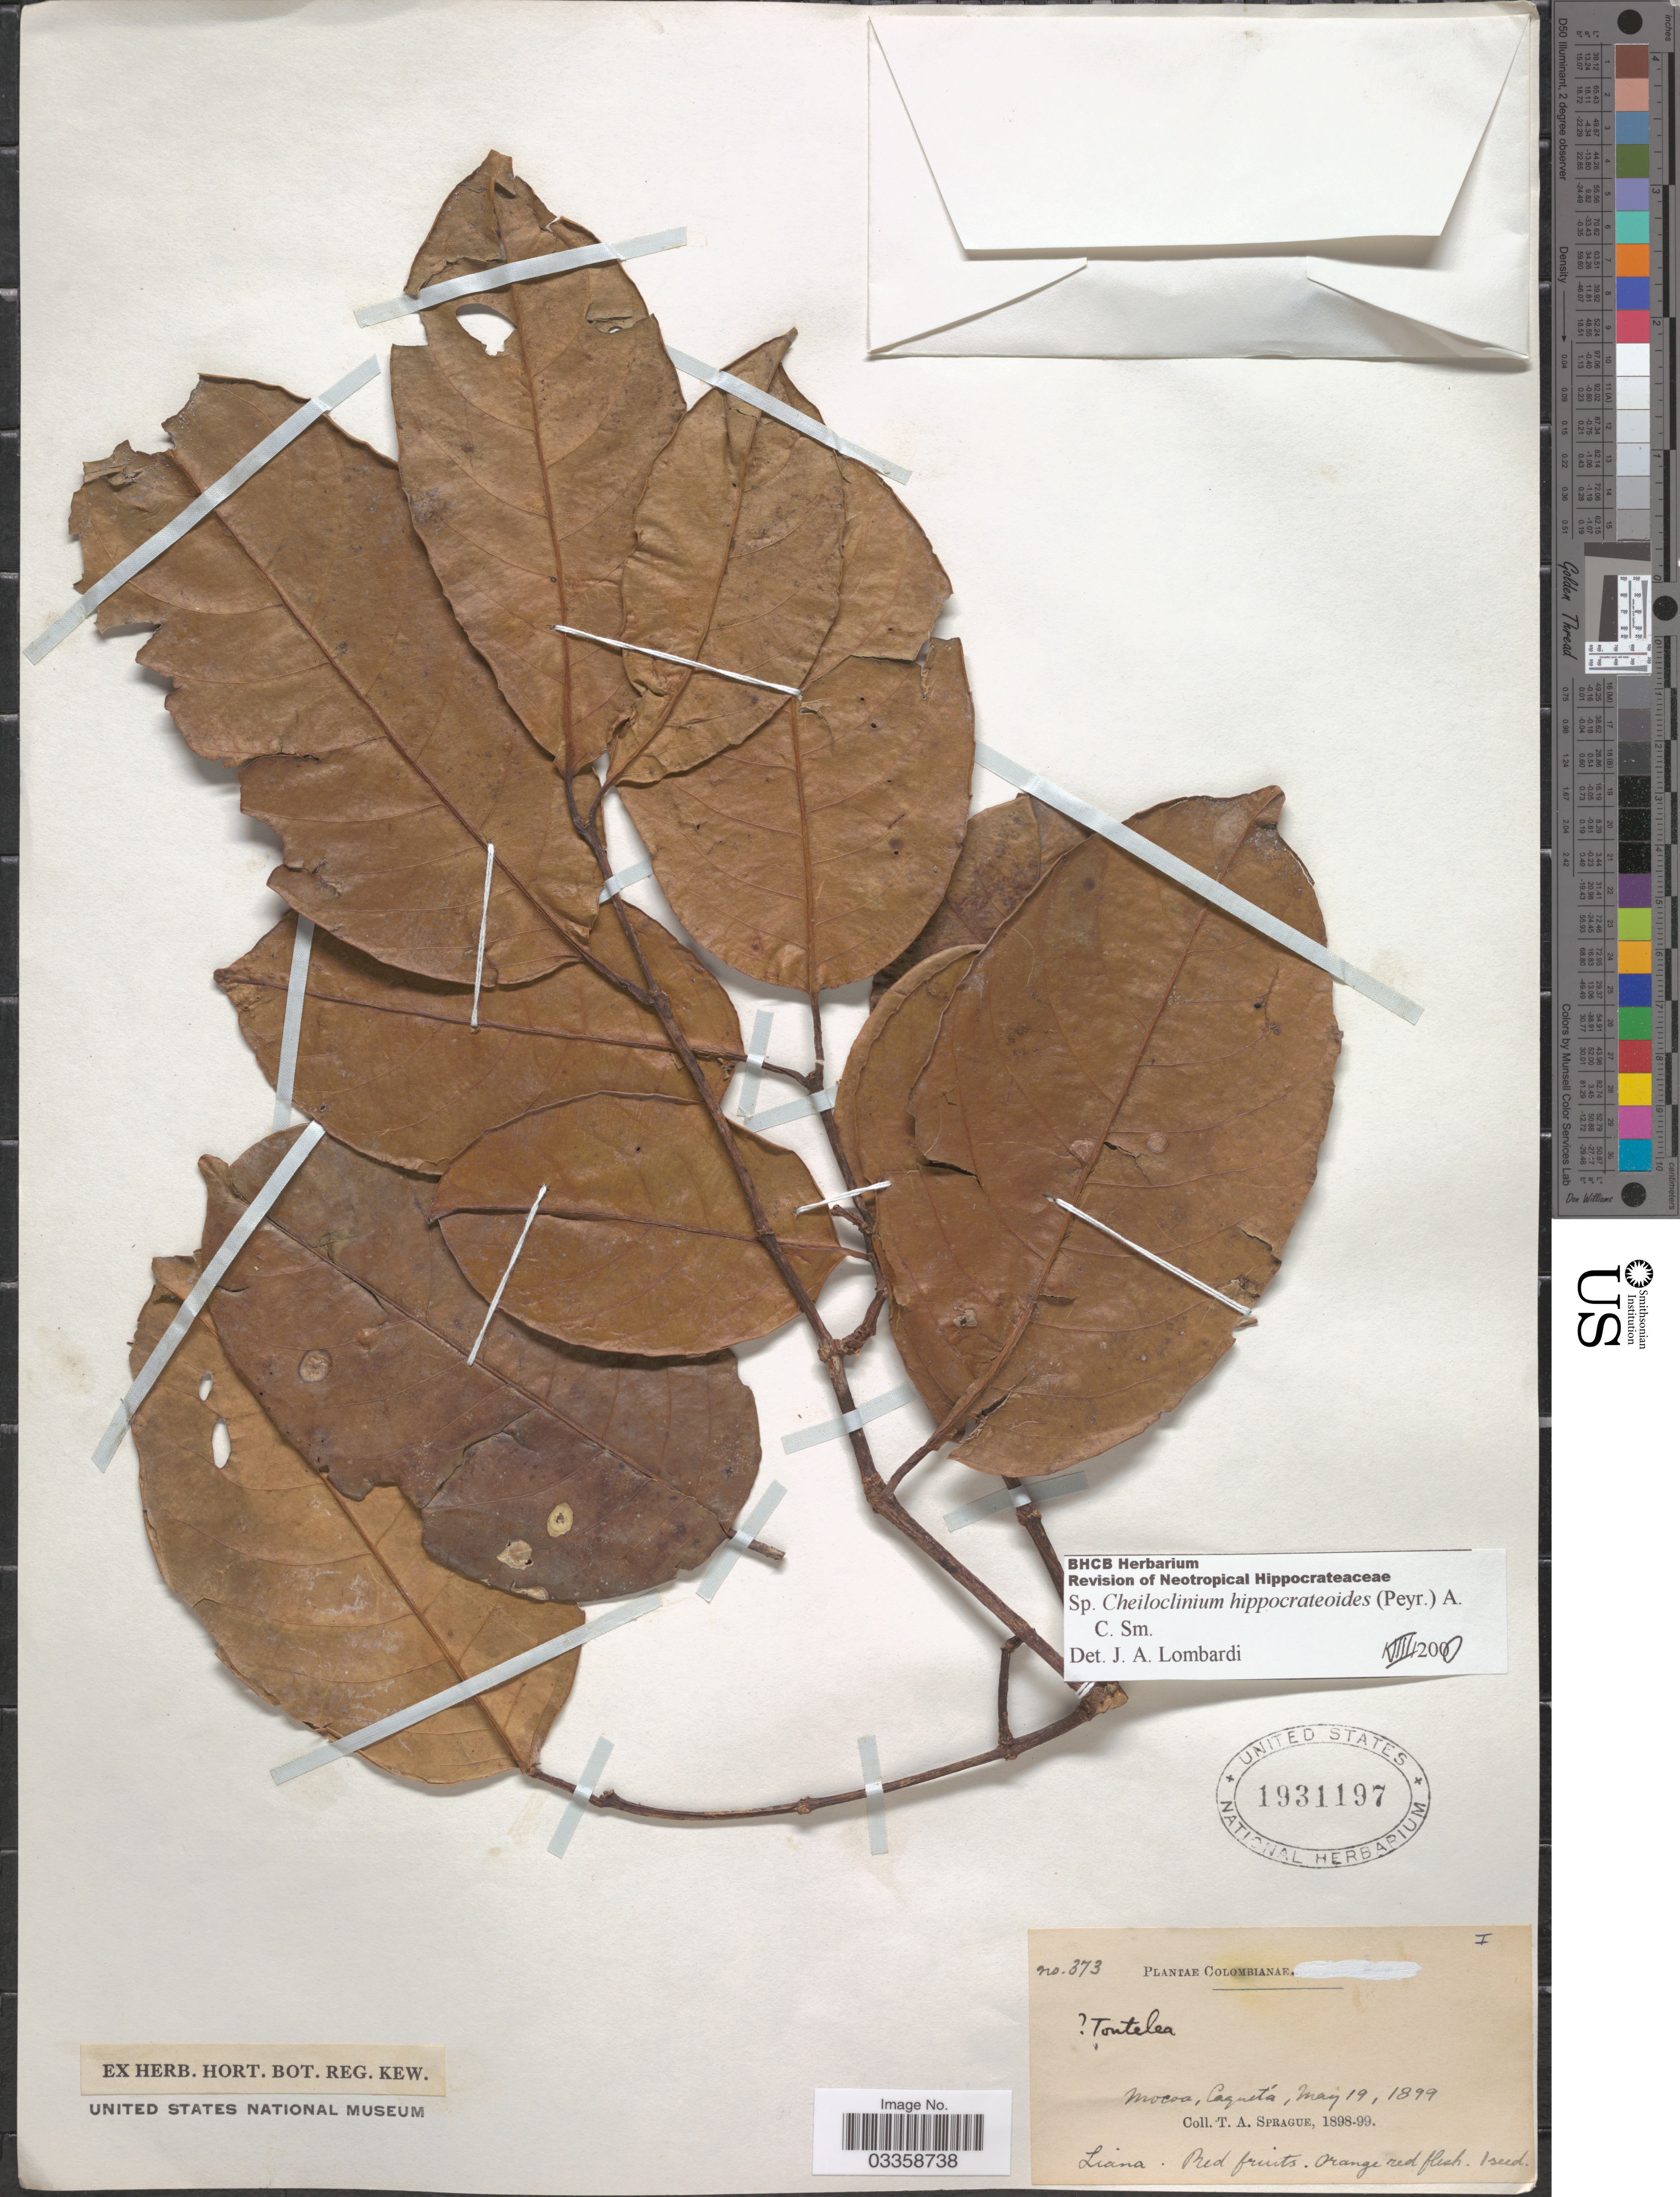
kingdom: Plantae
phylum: Tracheophyta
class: Magnoliopsida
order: Celastrales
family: Celastraceae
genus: Cheiloclinium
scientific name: Cheiloclinium hippocrateoides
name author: (Peyr.) A.C. Sm.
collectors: T. A. Sprague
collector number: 373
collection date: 1899-05-19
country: Colombia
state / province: Caquetá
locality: Mocoa, Caquetá.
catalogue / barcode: US 1931197